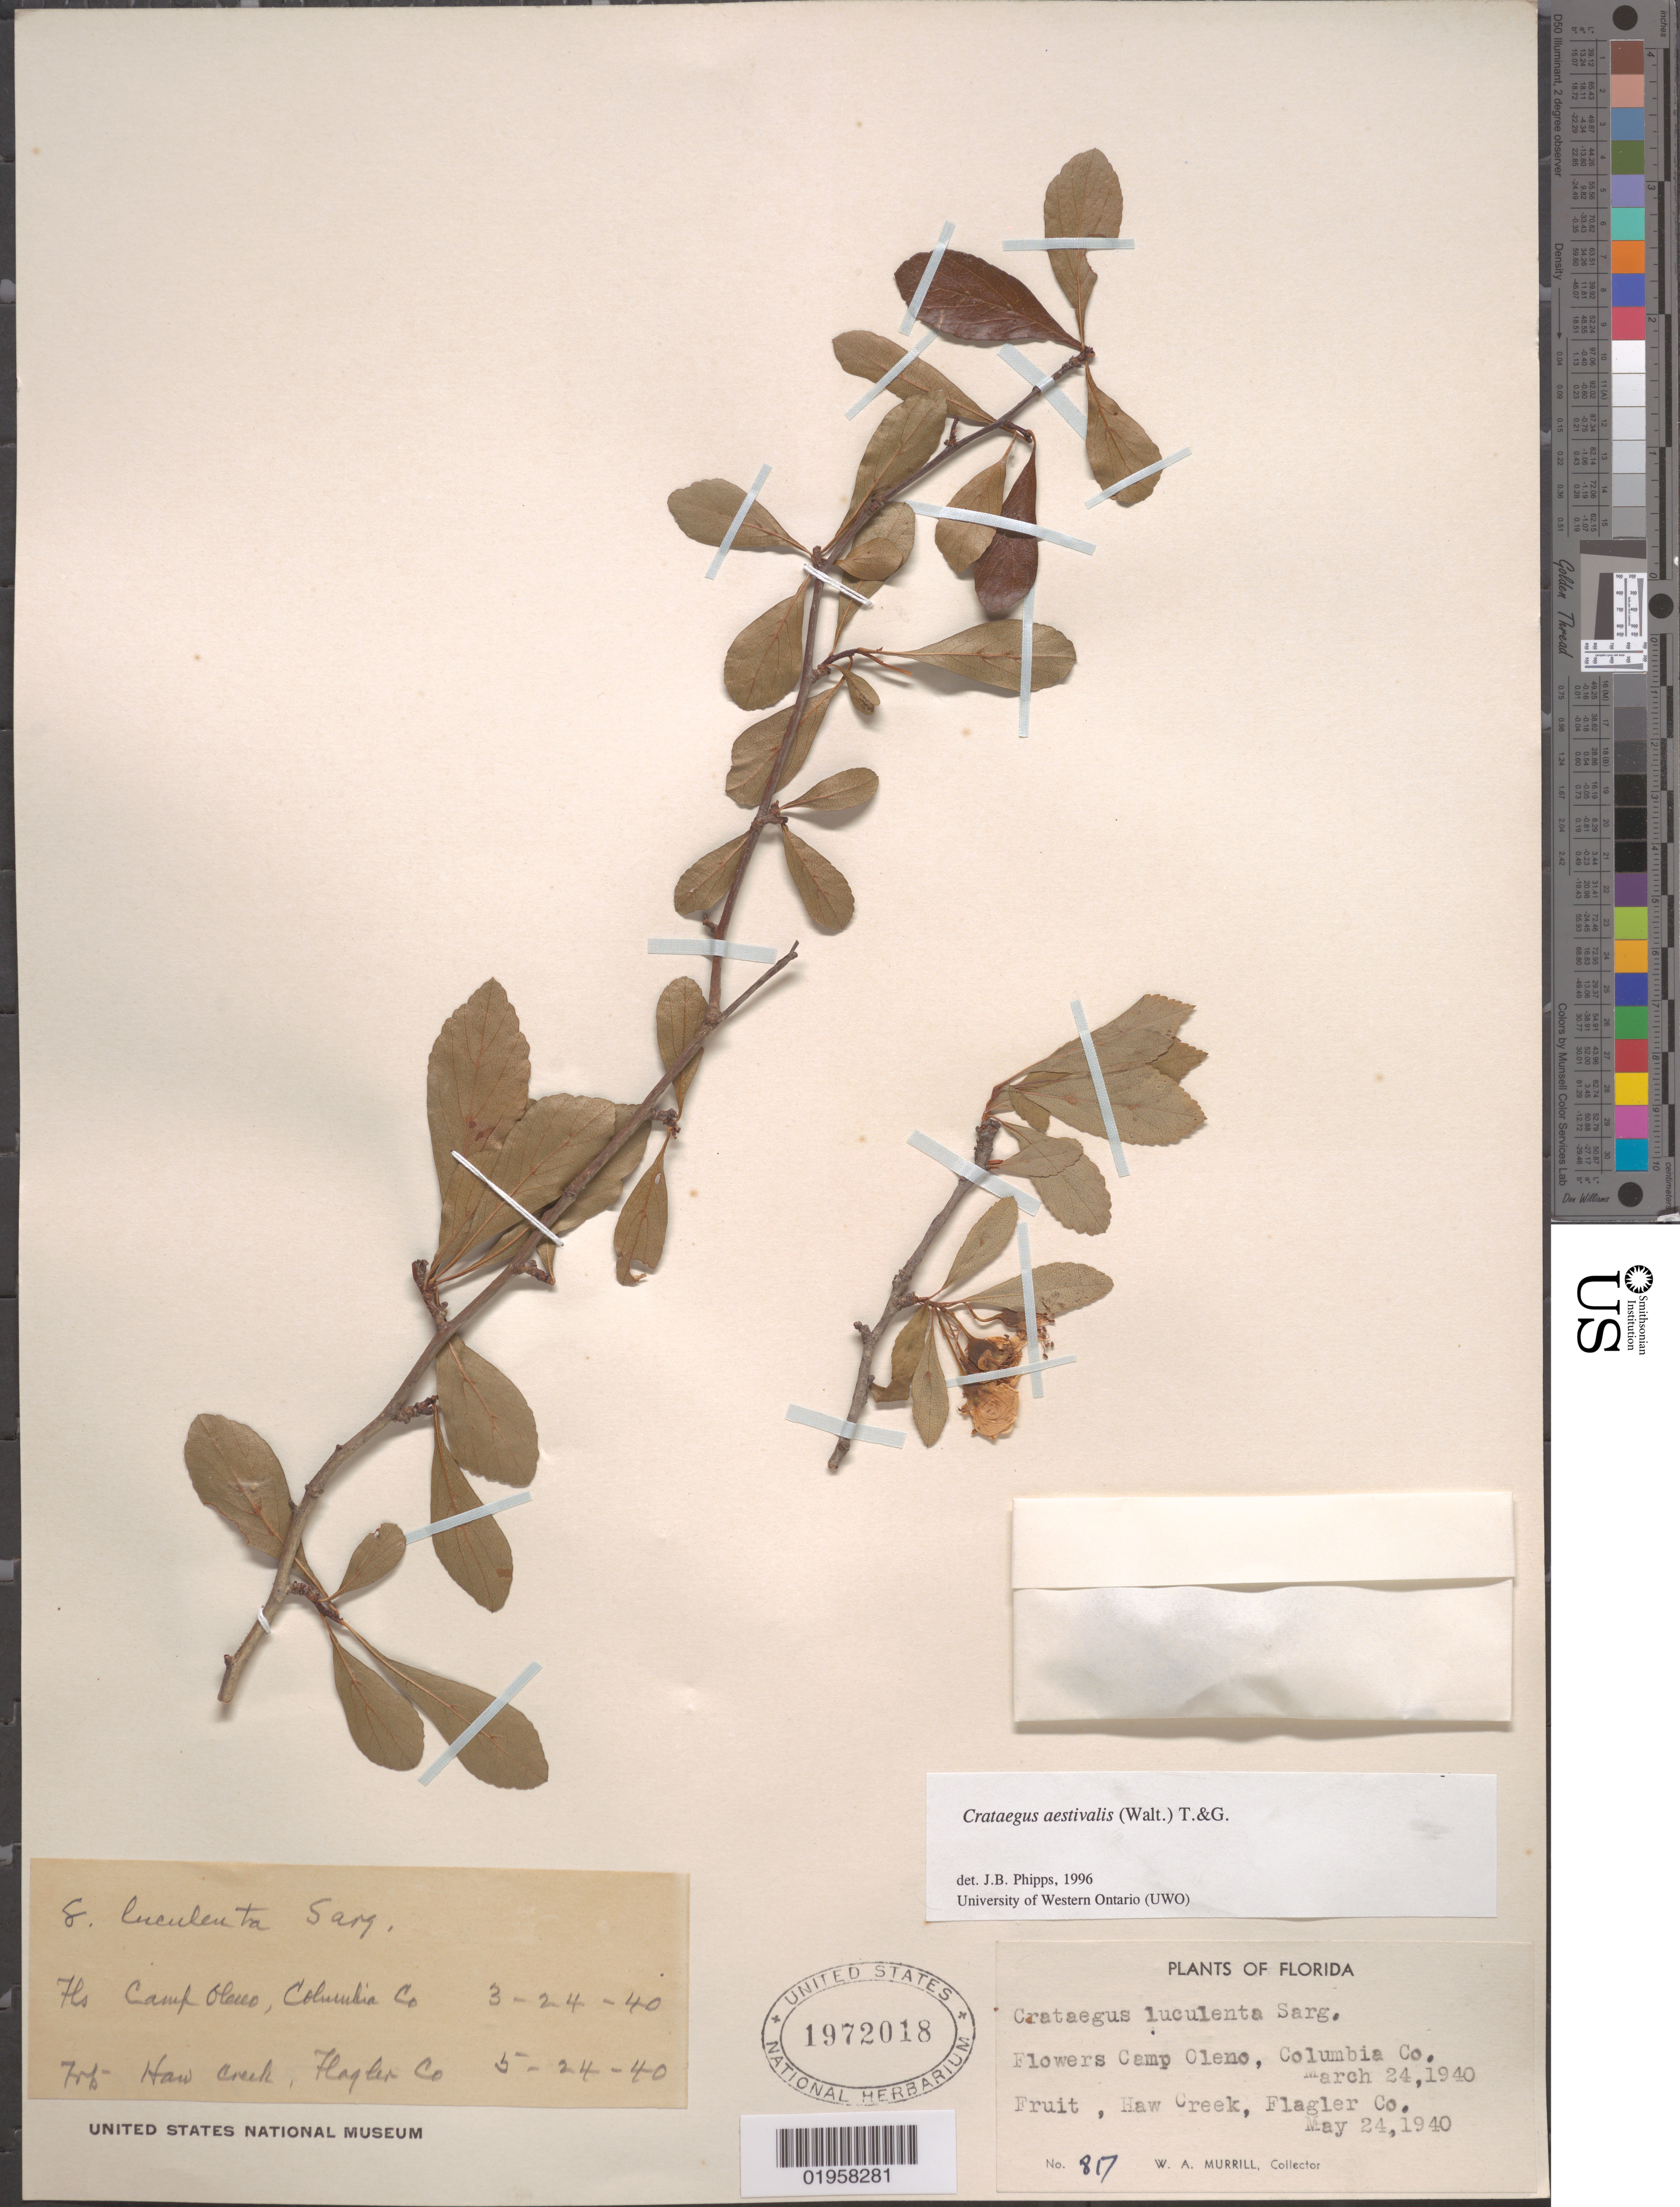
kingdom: Plantae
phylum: Tracheophyta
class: Magnoliopsida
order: Rosales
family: Rosaceae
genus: Crataegus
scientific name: Crataegus aestivalis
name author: (Walter) Torr. & A. Gray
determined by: Phipps, James B., (UWO), University of Western Ontario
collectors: W. A. Murrill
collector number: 817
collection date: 1940-03-24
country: United States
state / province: Florida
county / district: Columbia County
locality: Camp Oleno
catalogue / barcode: US 1972018